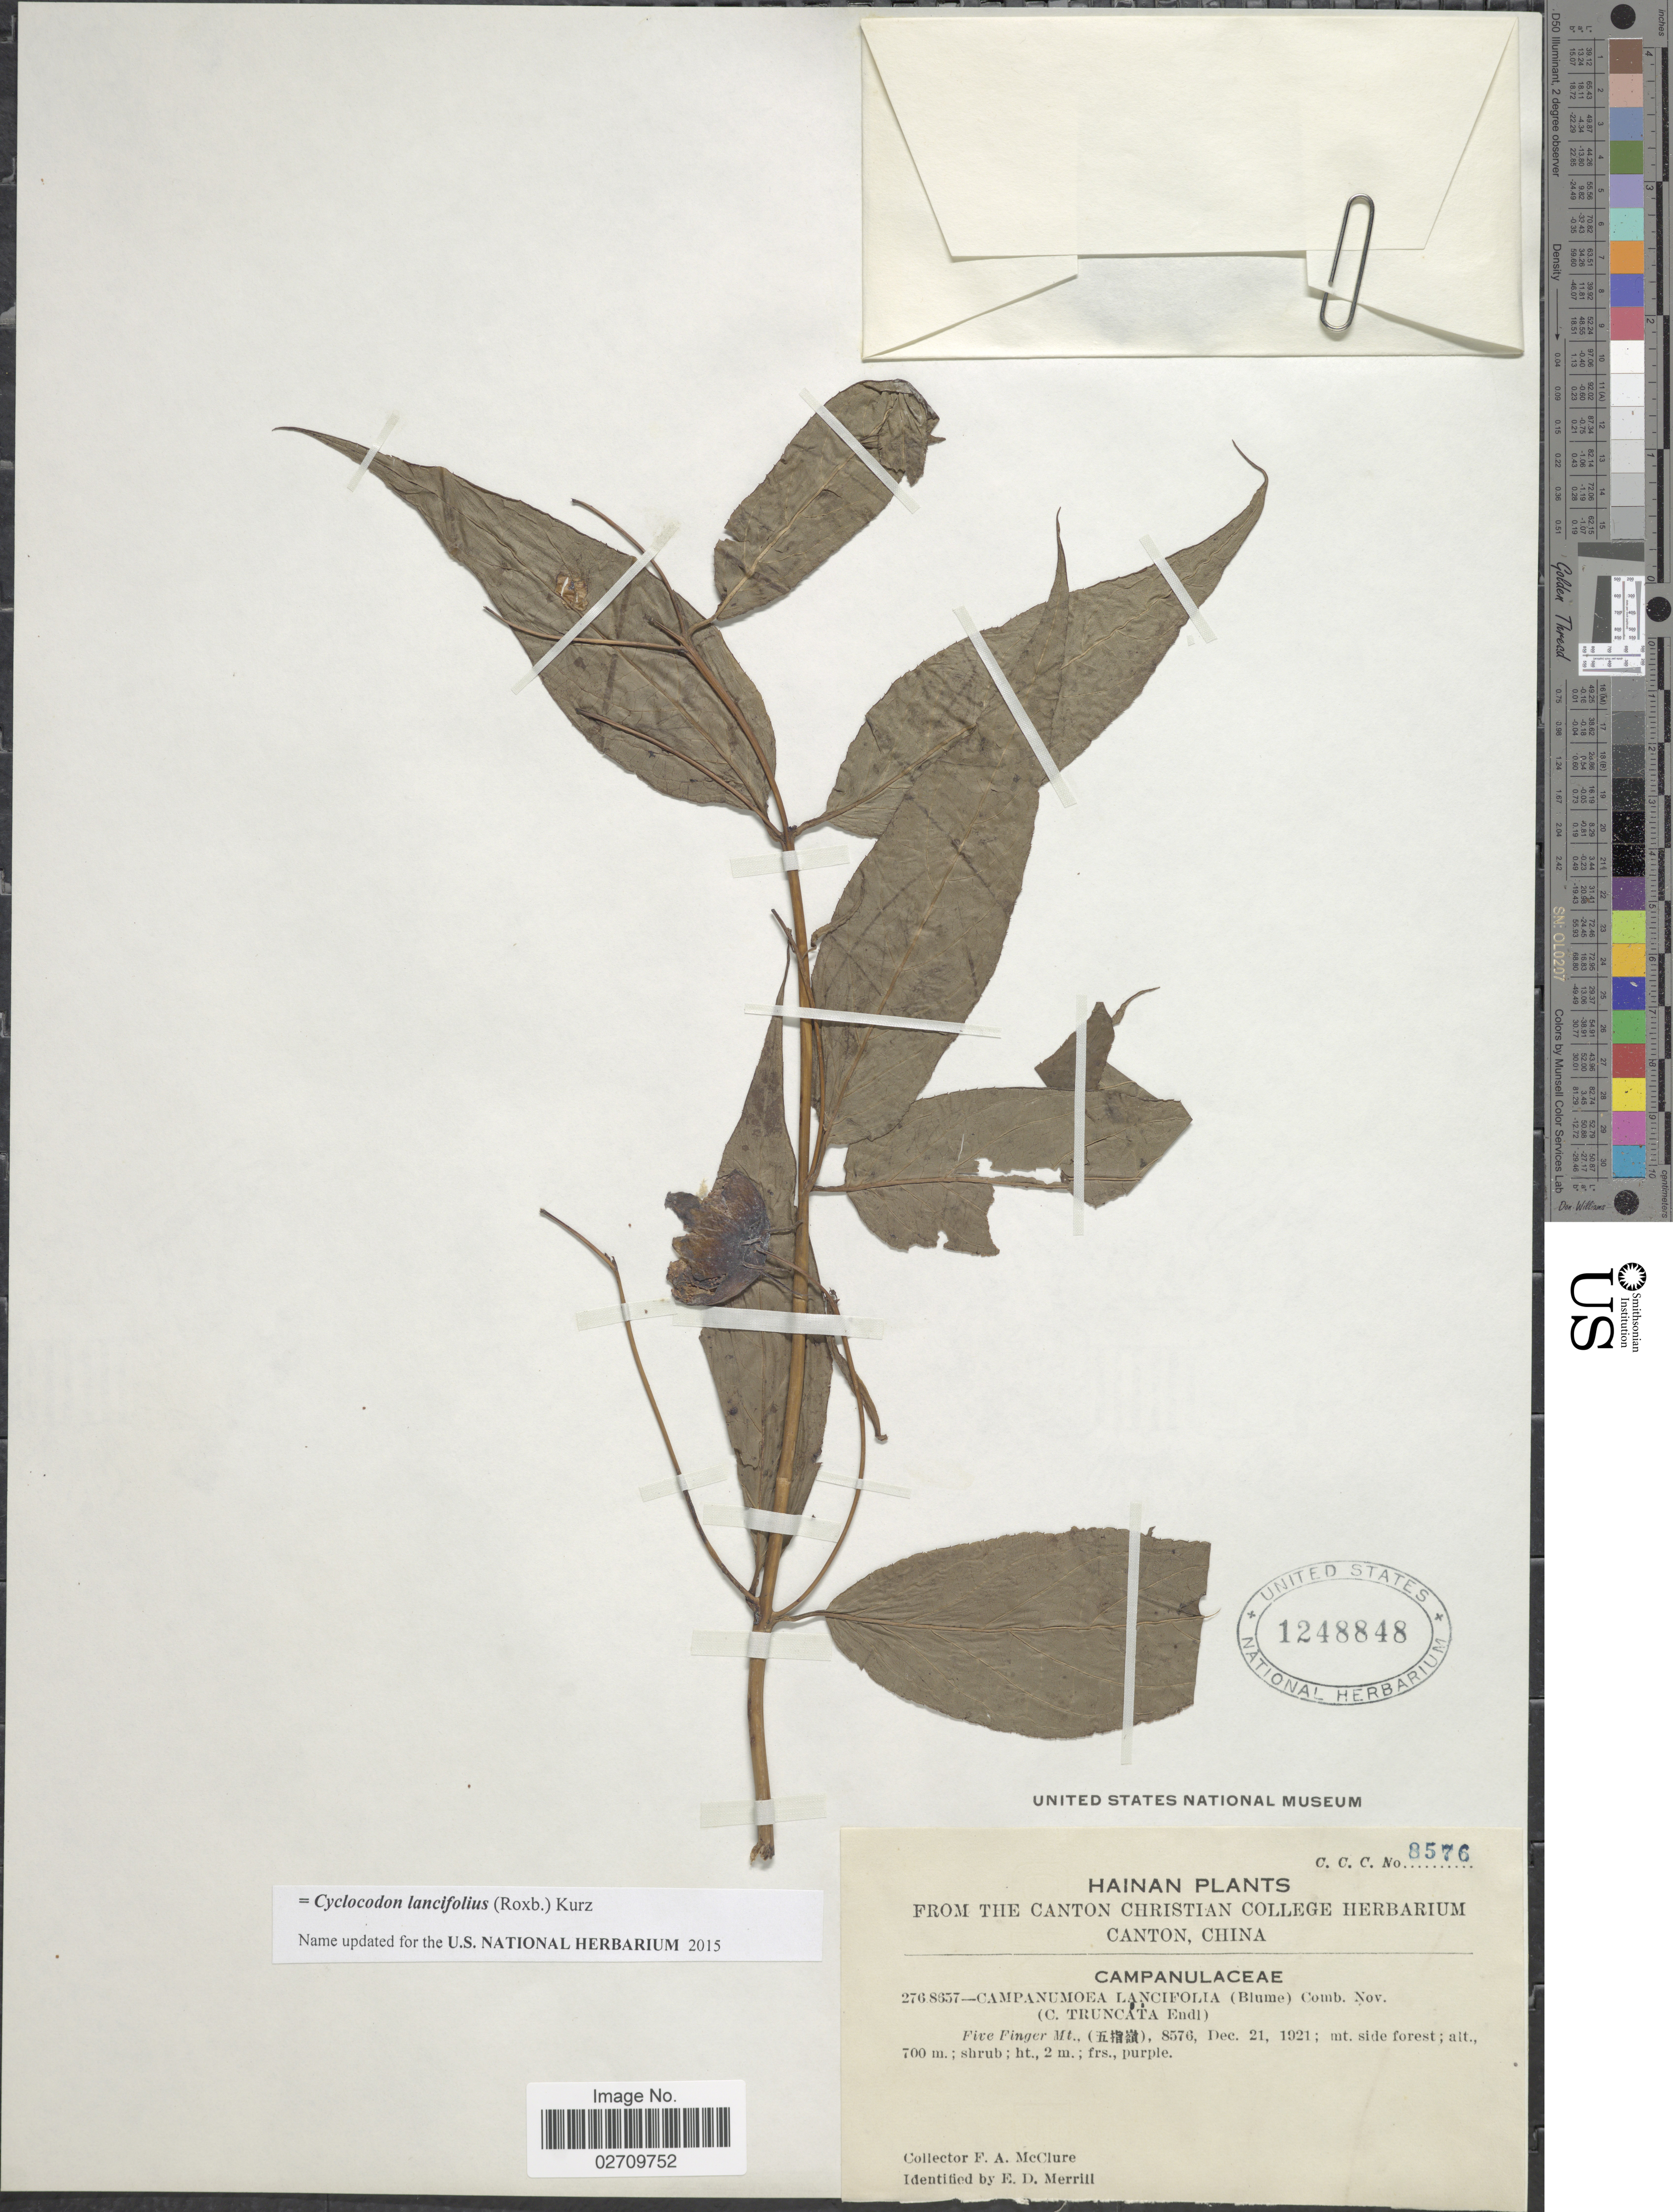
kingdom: Plantae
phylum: Tracheophyta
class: Magnoliopsida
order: Asterales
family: Campanulaceae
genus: Cyclocodon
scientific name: Cyclocodon lancifolius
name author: (Roxb.) Kurz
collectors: F. A. McClure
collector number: CCC8576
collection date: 1921-12-21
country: China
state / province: Hainan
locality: Five Finger Mt. mt. side forest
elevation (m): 700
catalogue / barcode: US 1248848